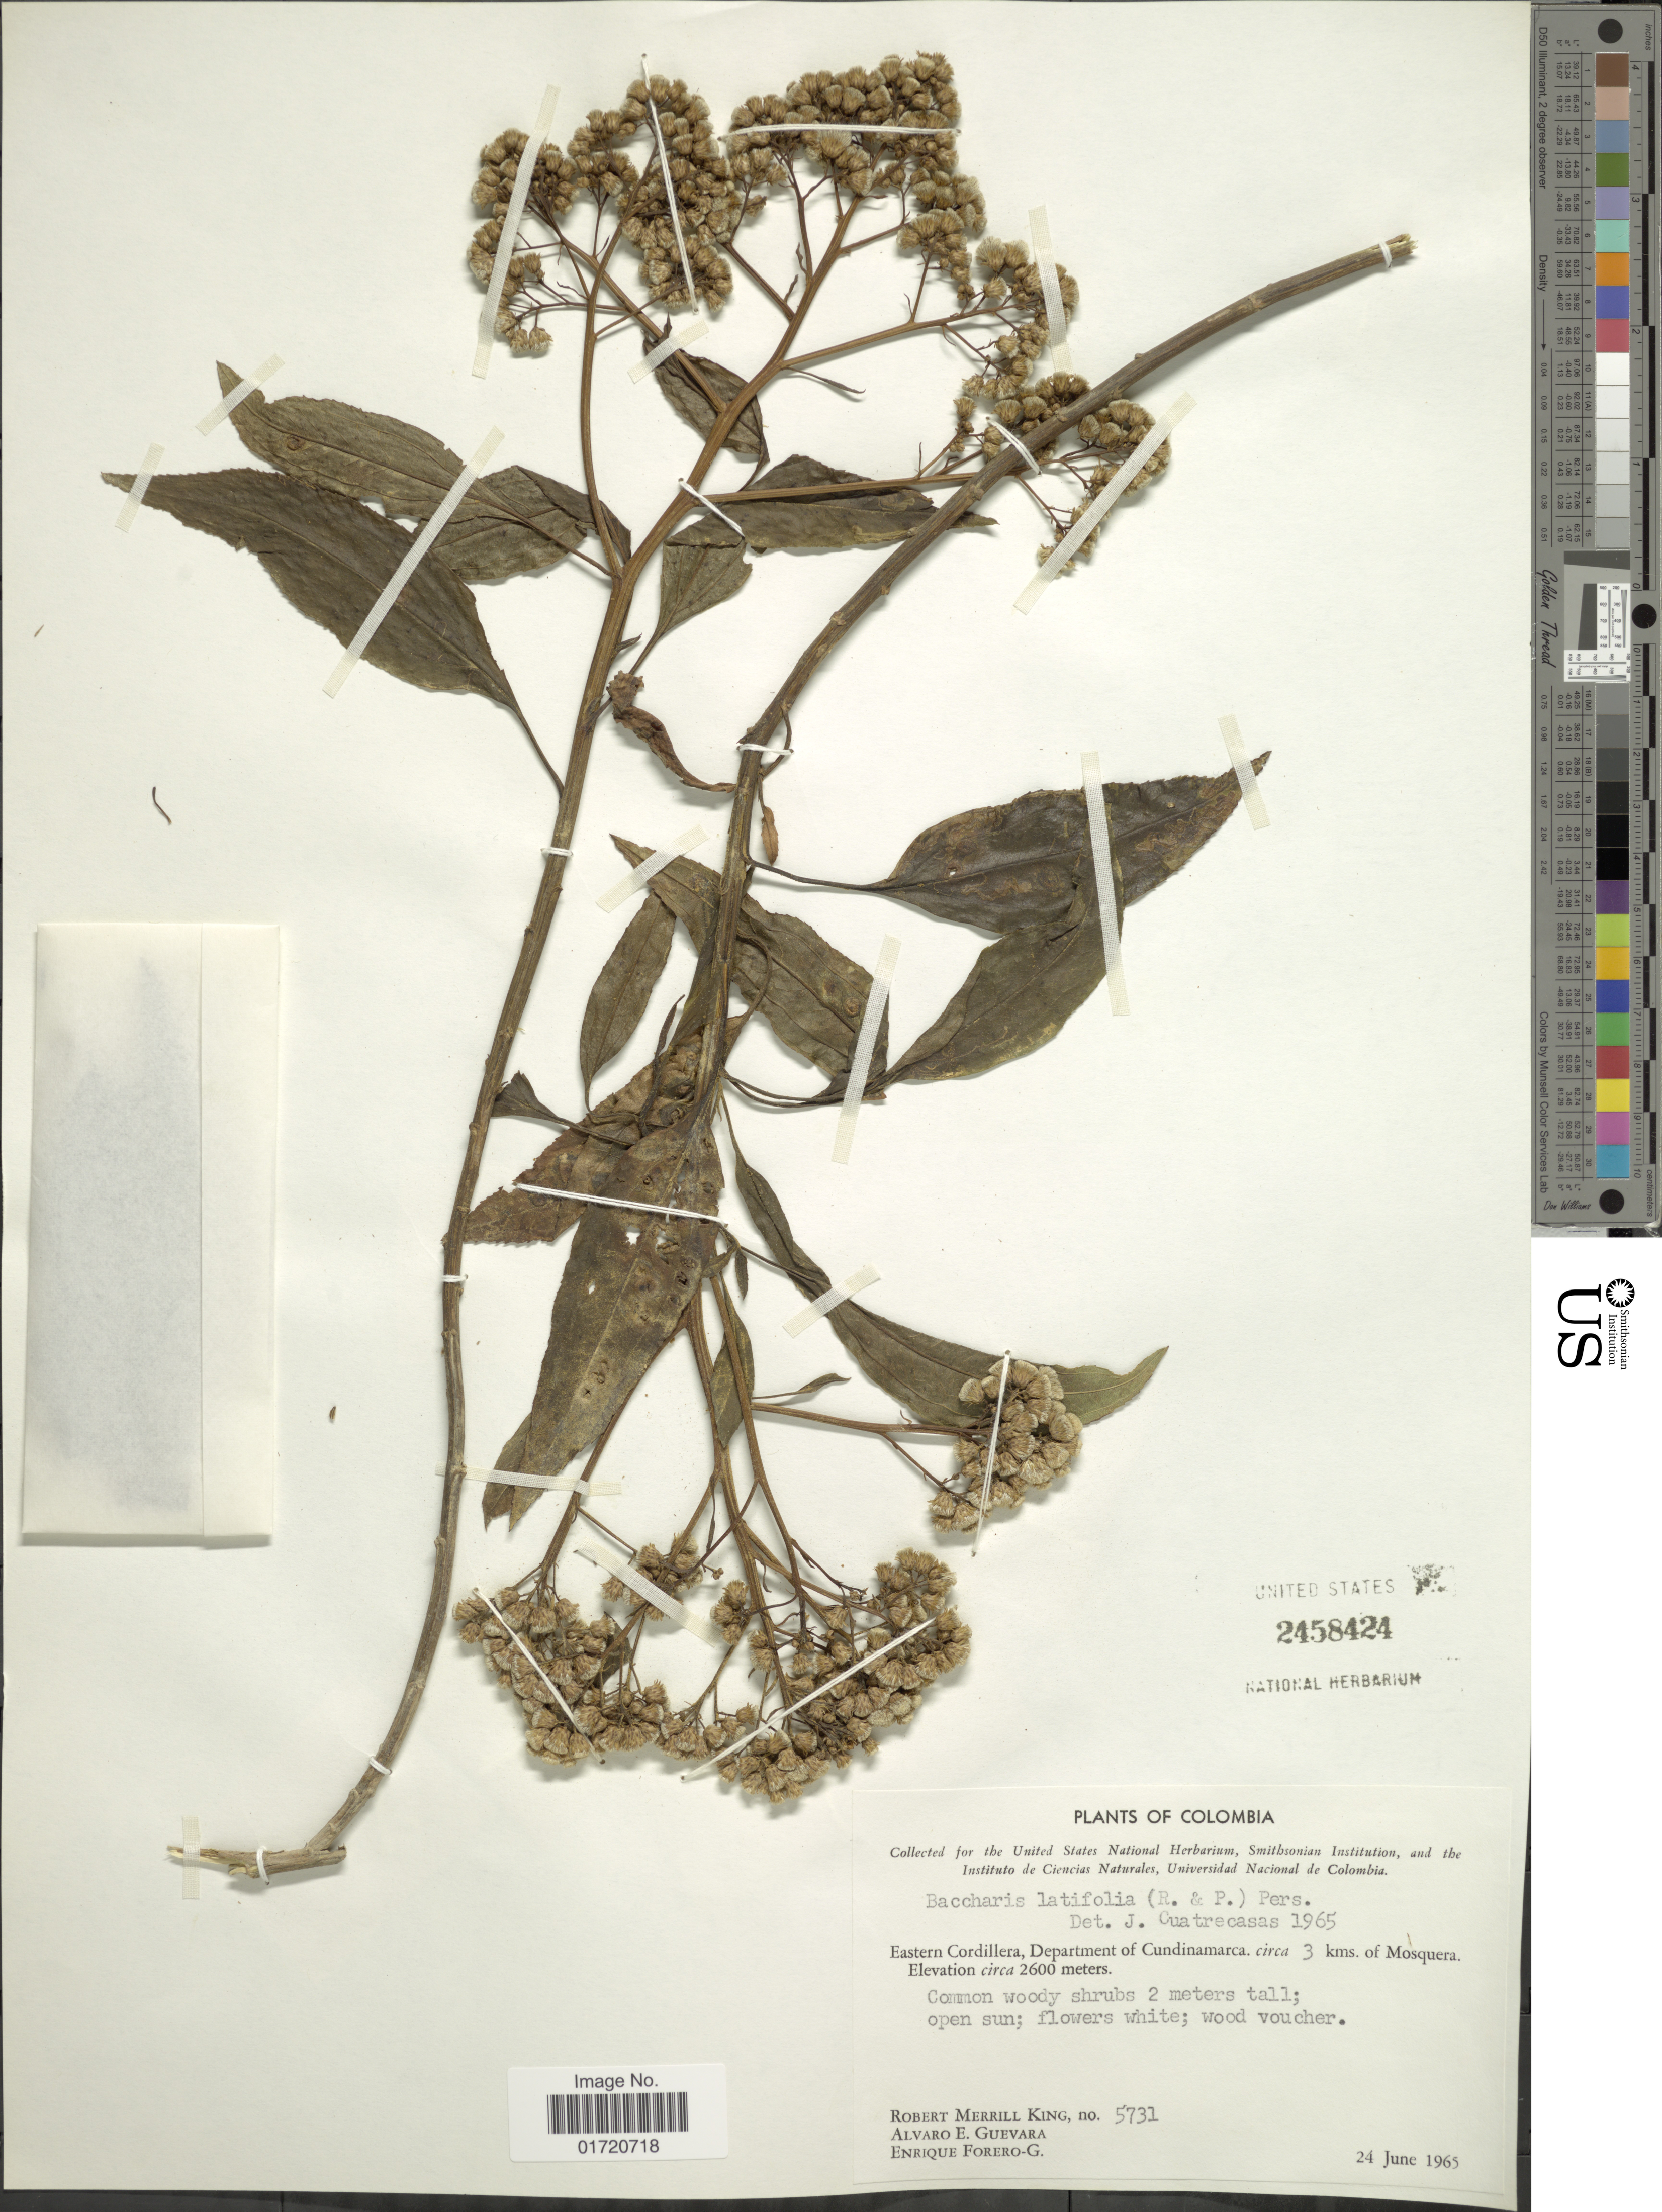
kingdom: Plantae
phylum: Tracheophyta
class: Magnoliopsida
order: Asterales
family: Asteraceae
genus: Baccharis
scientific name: Baccharis latifolia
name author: (Ruiz & Pav.) Pers.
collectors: R. M. King, A. E. Guevara & E. Forero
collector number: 5731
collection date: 1965-06-24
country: Colombia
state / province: Cundinamarca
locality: Eastern Cordillera, circa 3 kms of Mosquera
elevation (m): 2600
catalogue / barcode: US 2458424